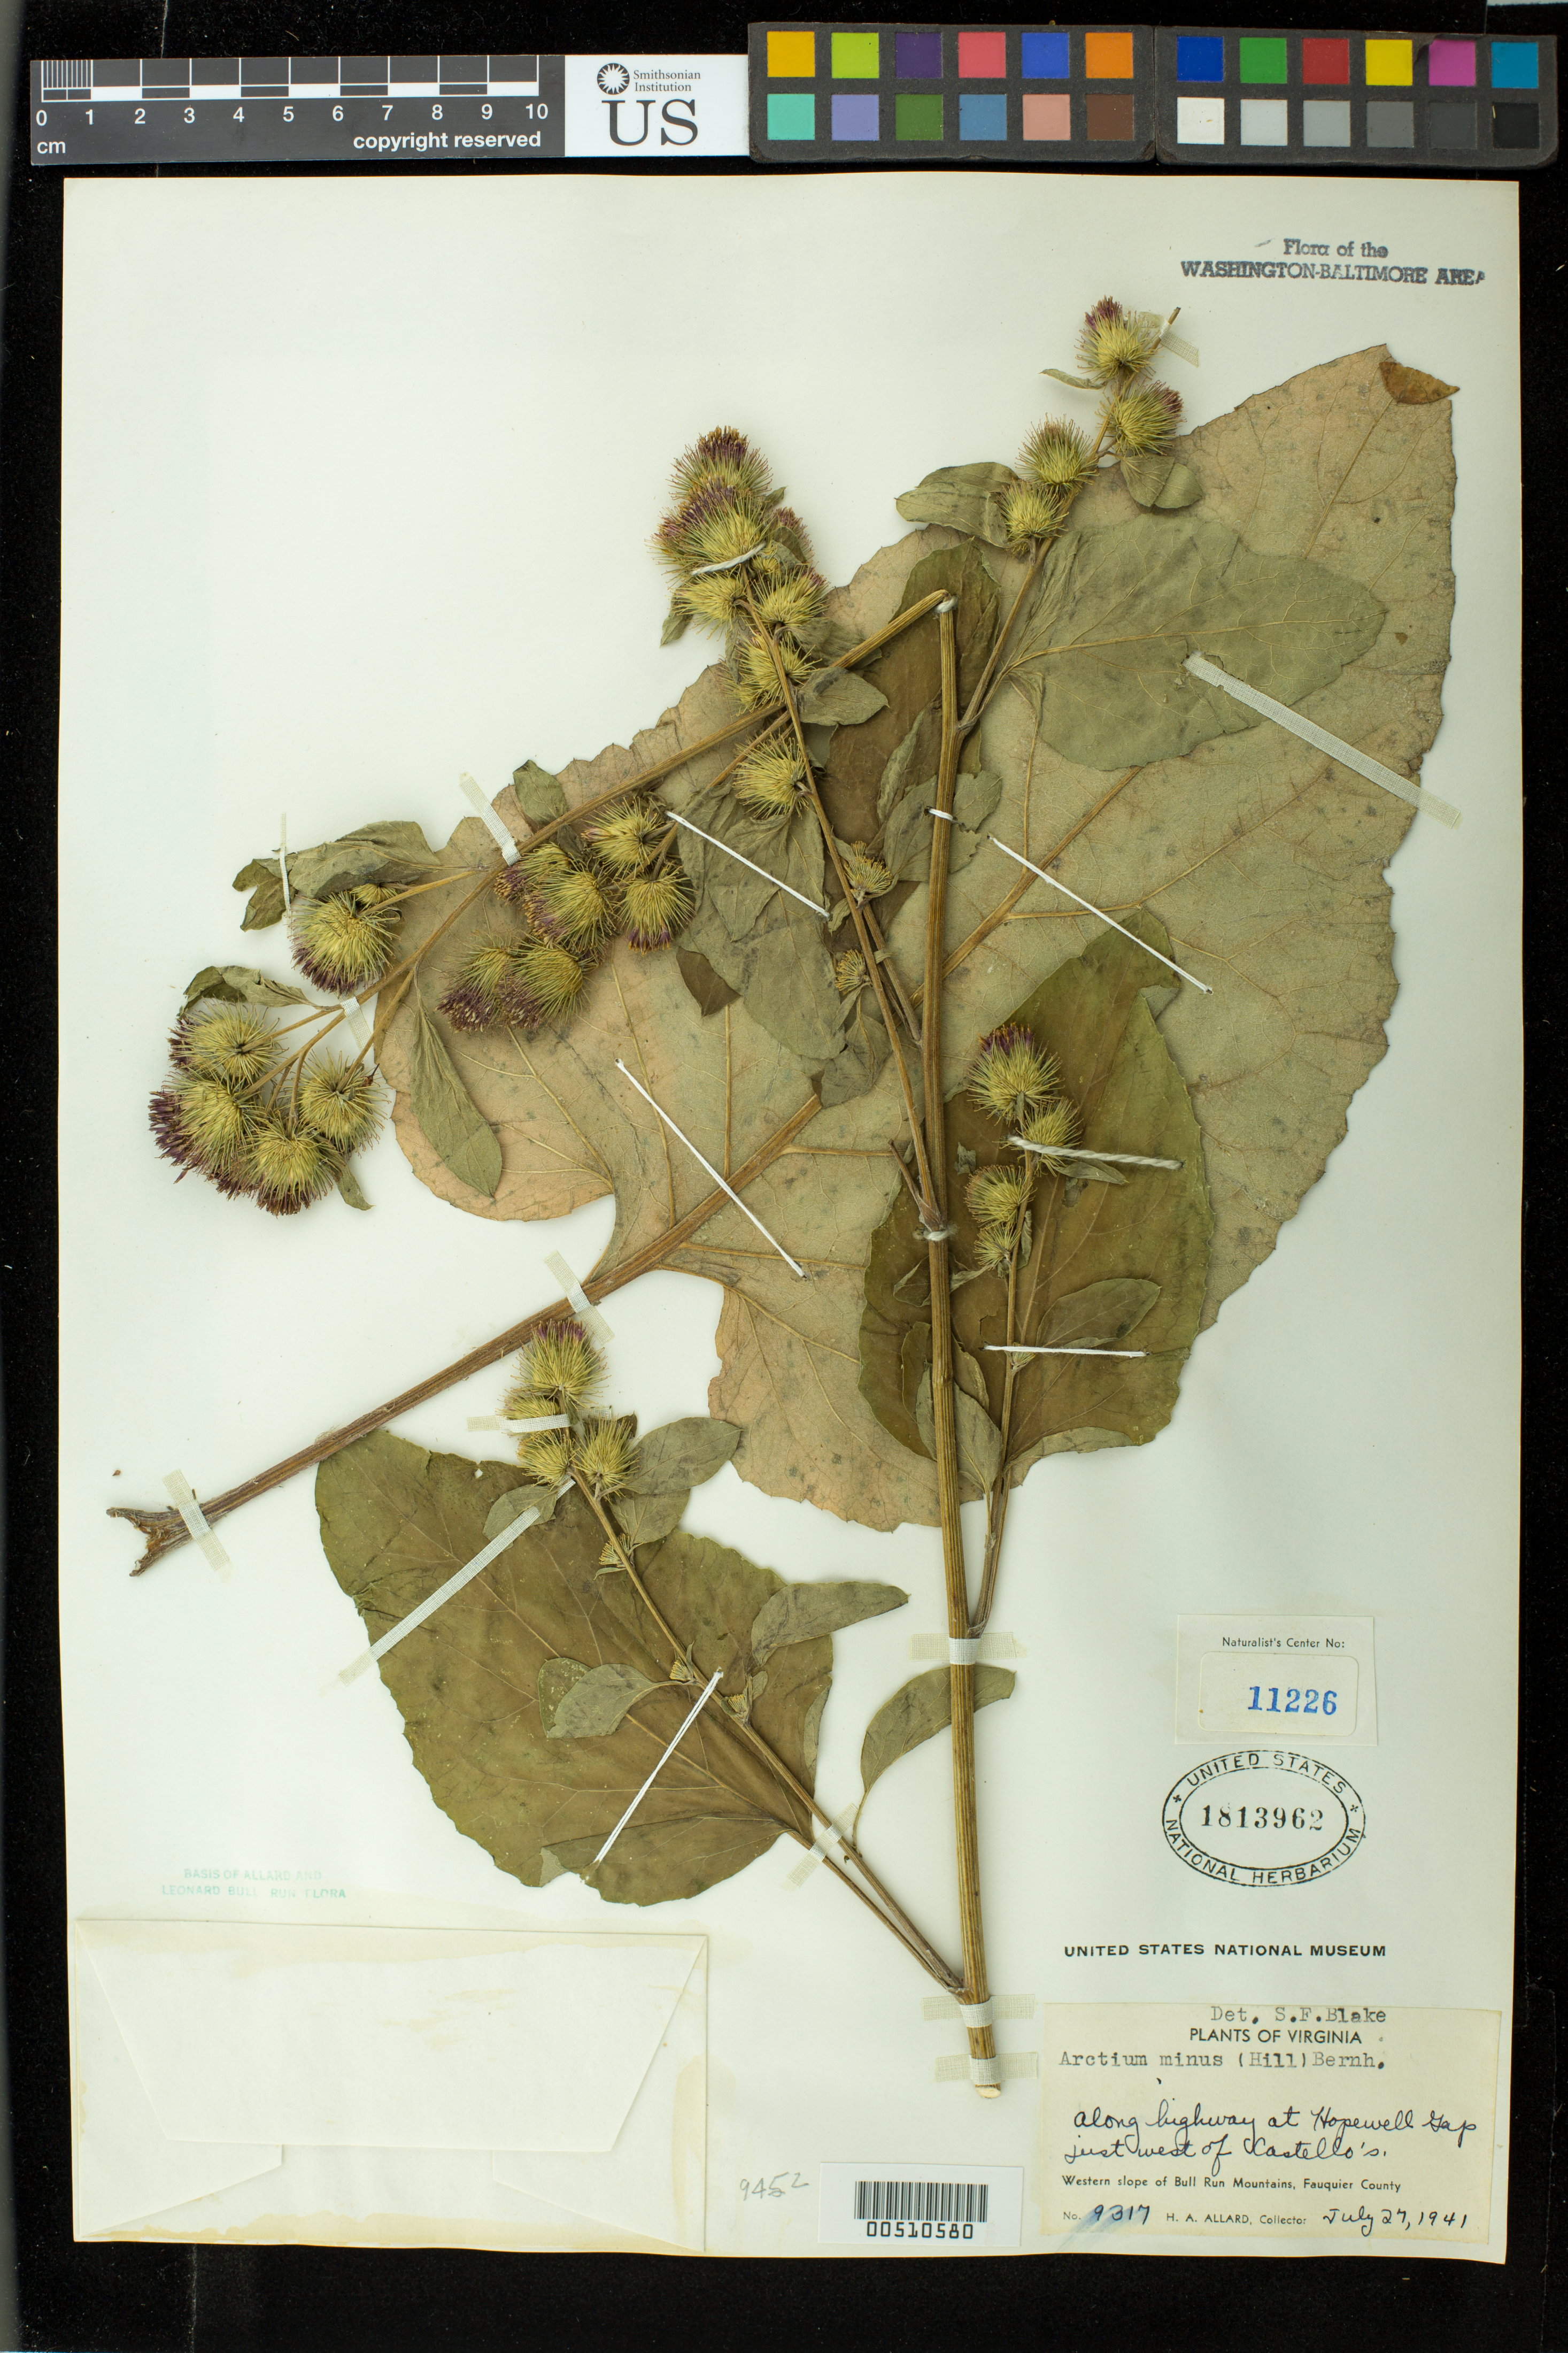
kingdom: Plantae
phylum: Tracheophyta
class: Magnoliopsida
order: Asterales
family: Asteraceae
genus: Arctium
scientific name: Arctium minus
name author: (Hill) Bernh.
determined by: Blake, Sydney F.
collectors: H. A. Allard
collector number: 9317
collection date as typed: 27 Jul 1941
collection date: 1941-07-27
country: United States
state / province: Virginia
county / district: Fauquier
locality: Along Highway at Hopewell Gap, W of Castello's, W slope of Bull Run Mts. Bull Run Mts.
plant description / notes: Specimens returned from Naturalist Center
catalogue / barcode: US 1813962